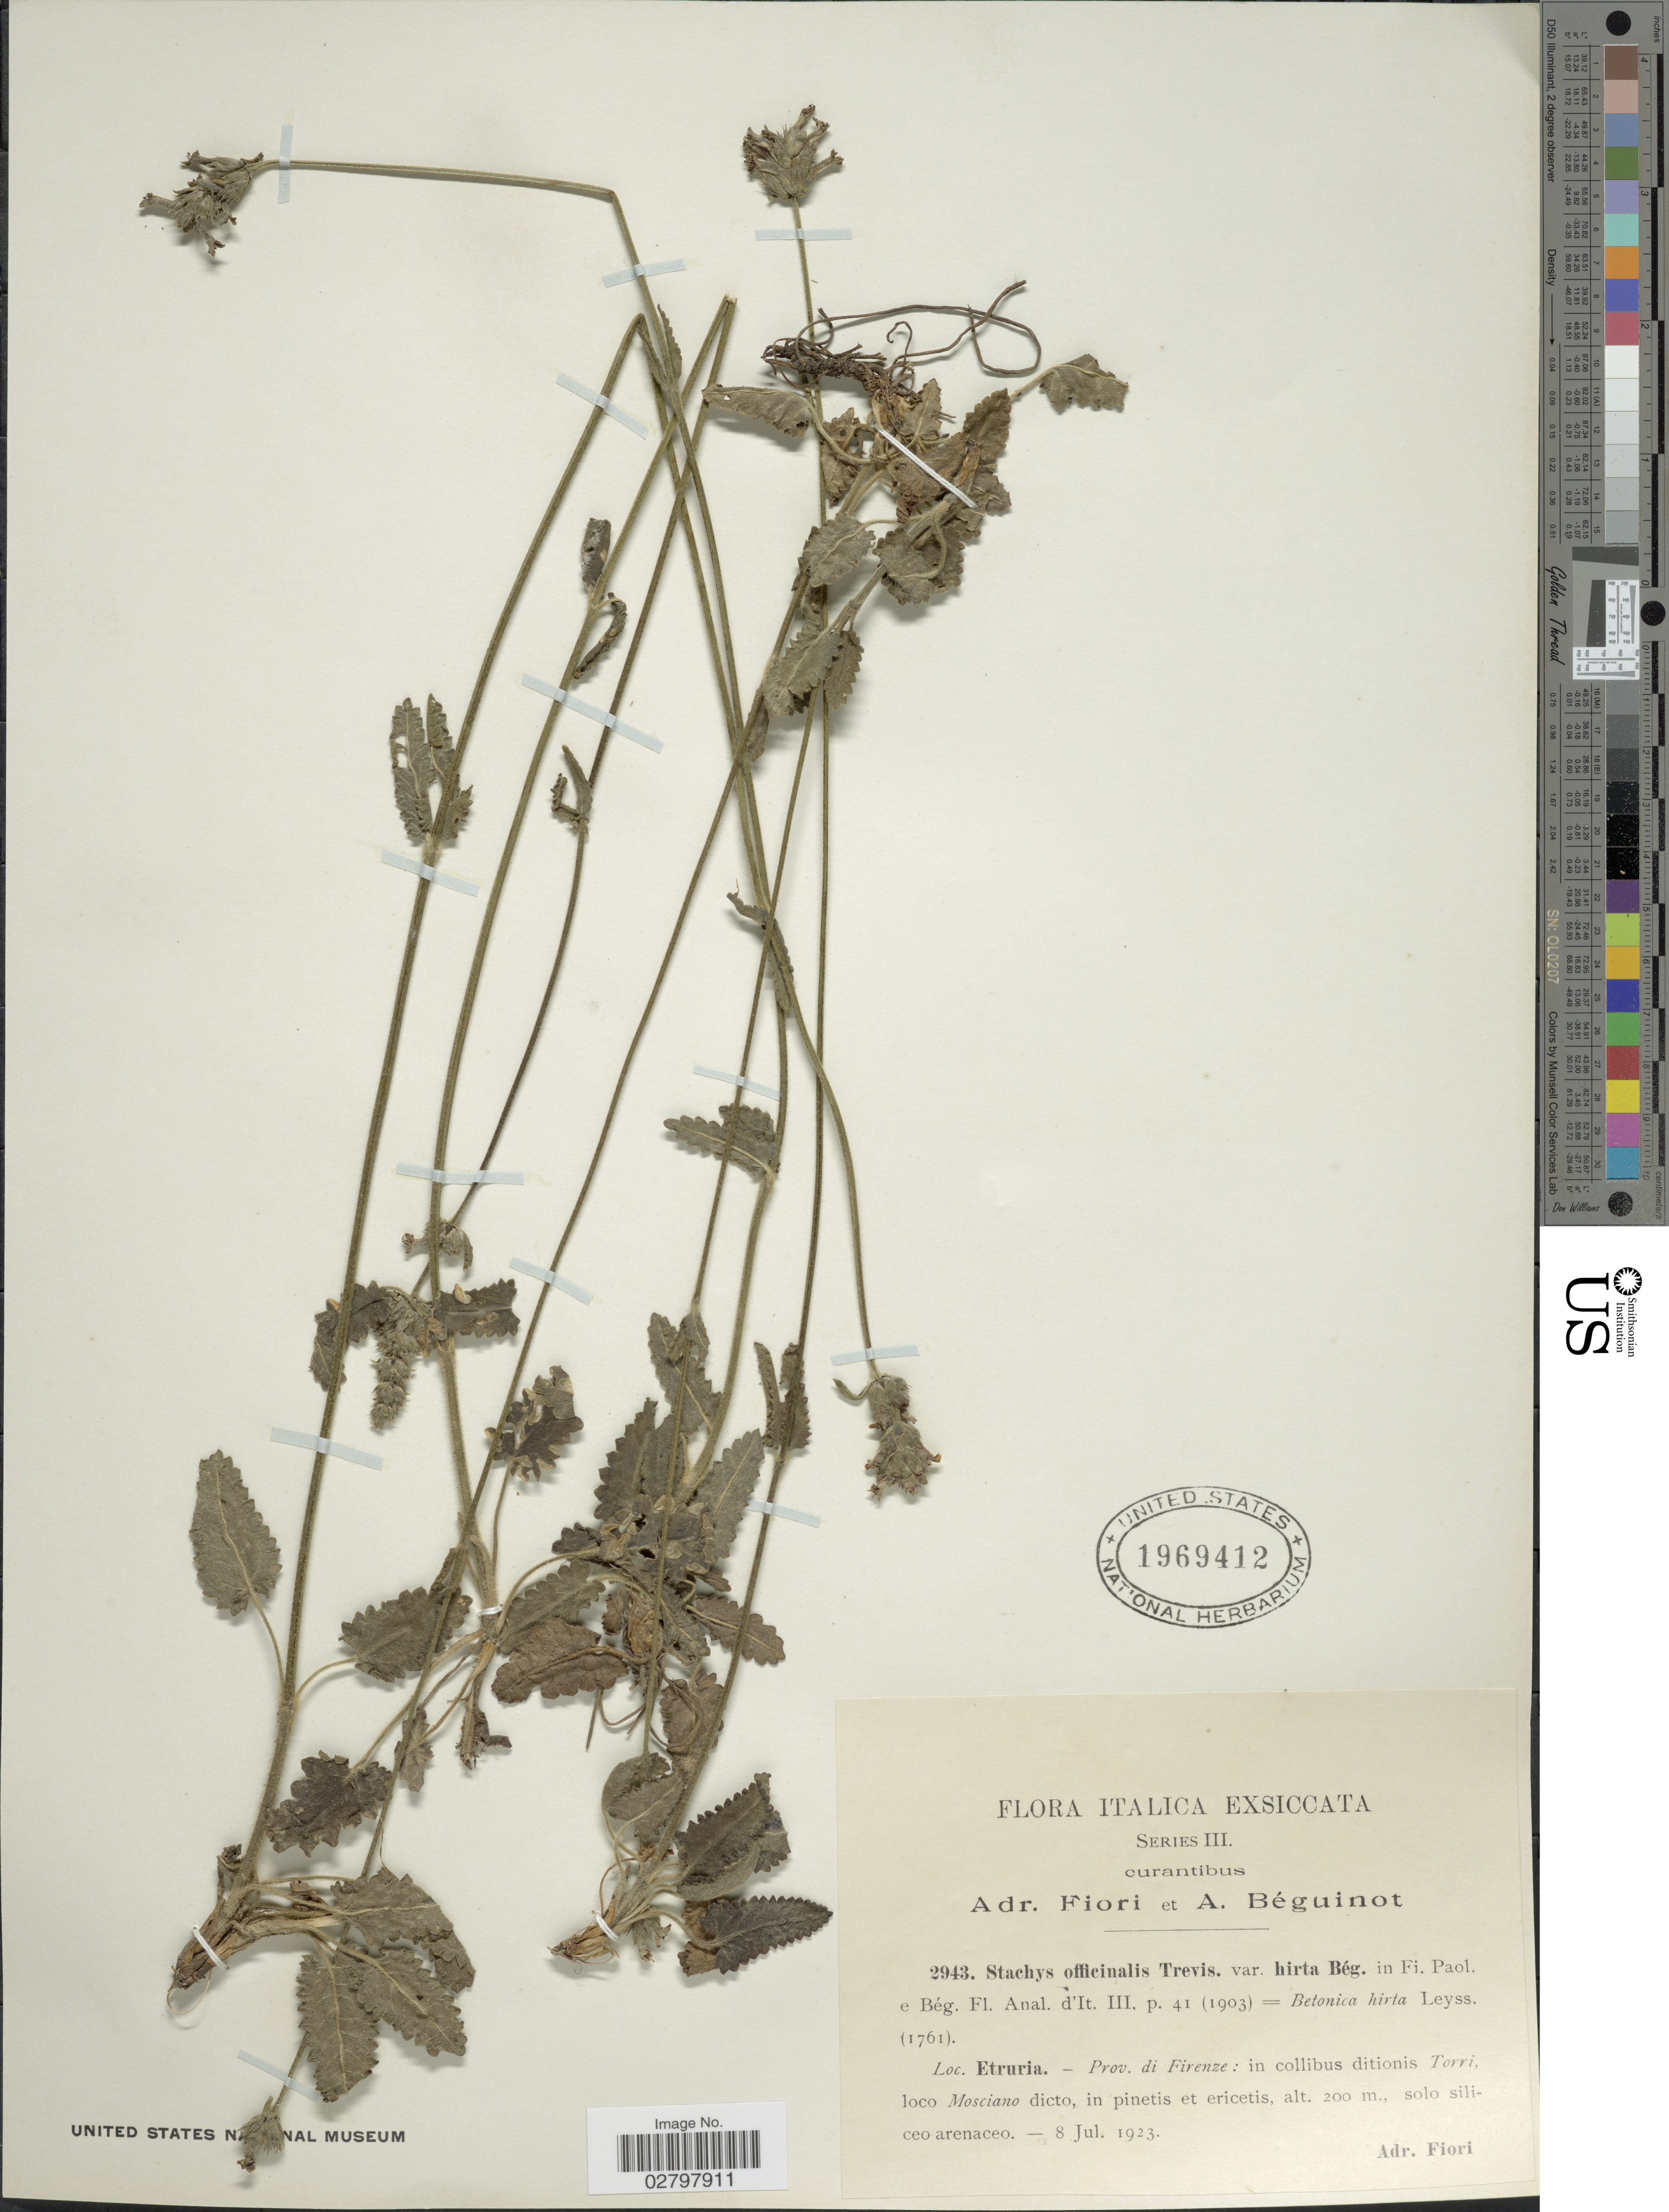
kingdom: Plantae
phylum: Tracheophyta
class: Magnoliopsida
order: Lamiales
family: Lamiaceae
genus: Stachys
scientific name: Stachys officinalis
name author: (L.) Trevis.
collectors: A. Fiori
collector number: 2943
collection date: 1923-07-08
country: Italy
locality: Etruria. - Prov. du Firenze: in collibus ditiones Torri, loco Mosciano dicto, in pinetis et ericetis.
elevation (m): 200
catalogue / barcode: US 1969412